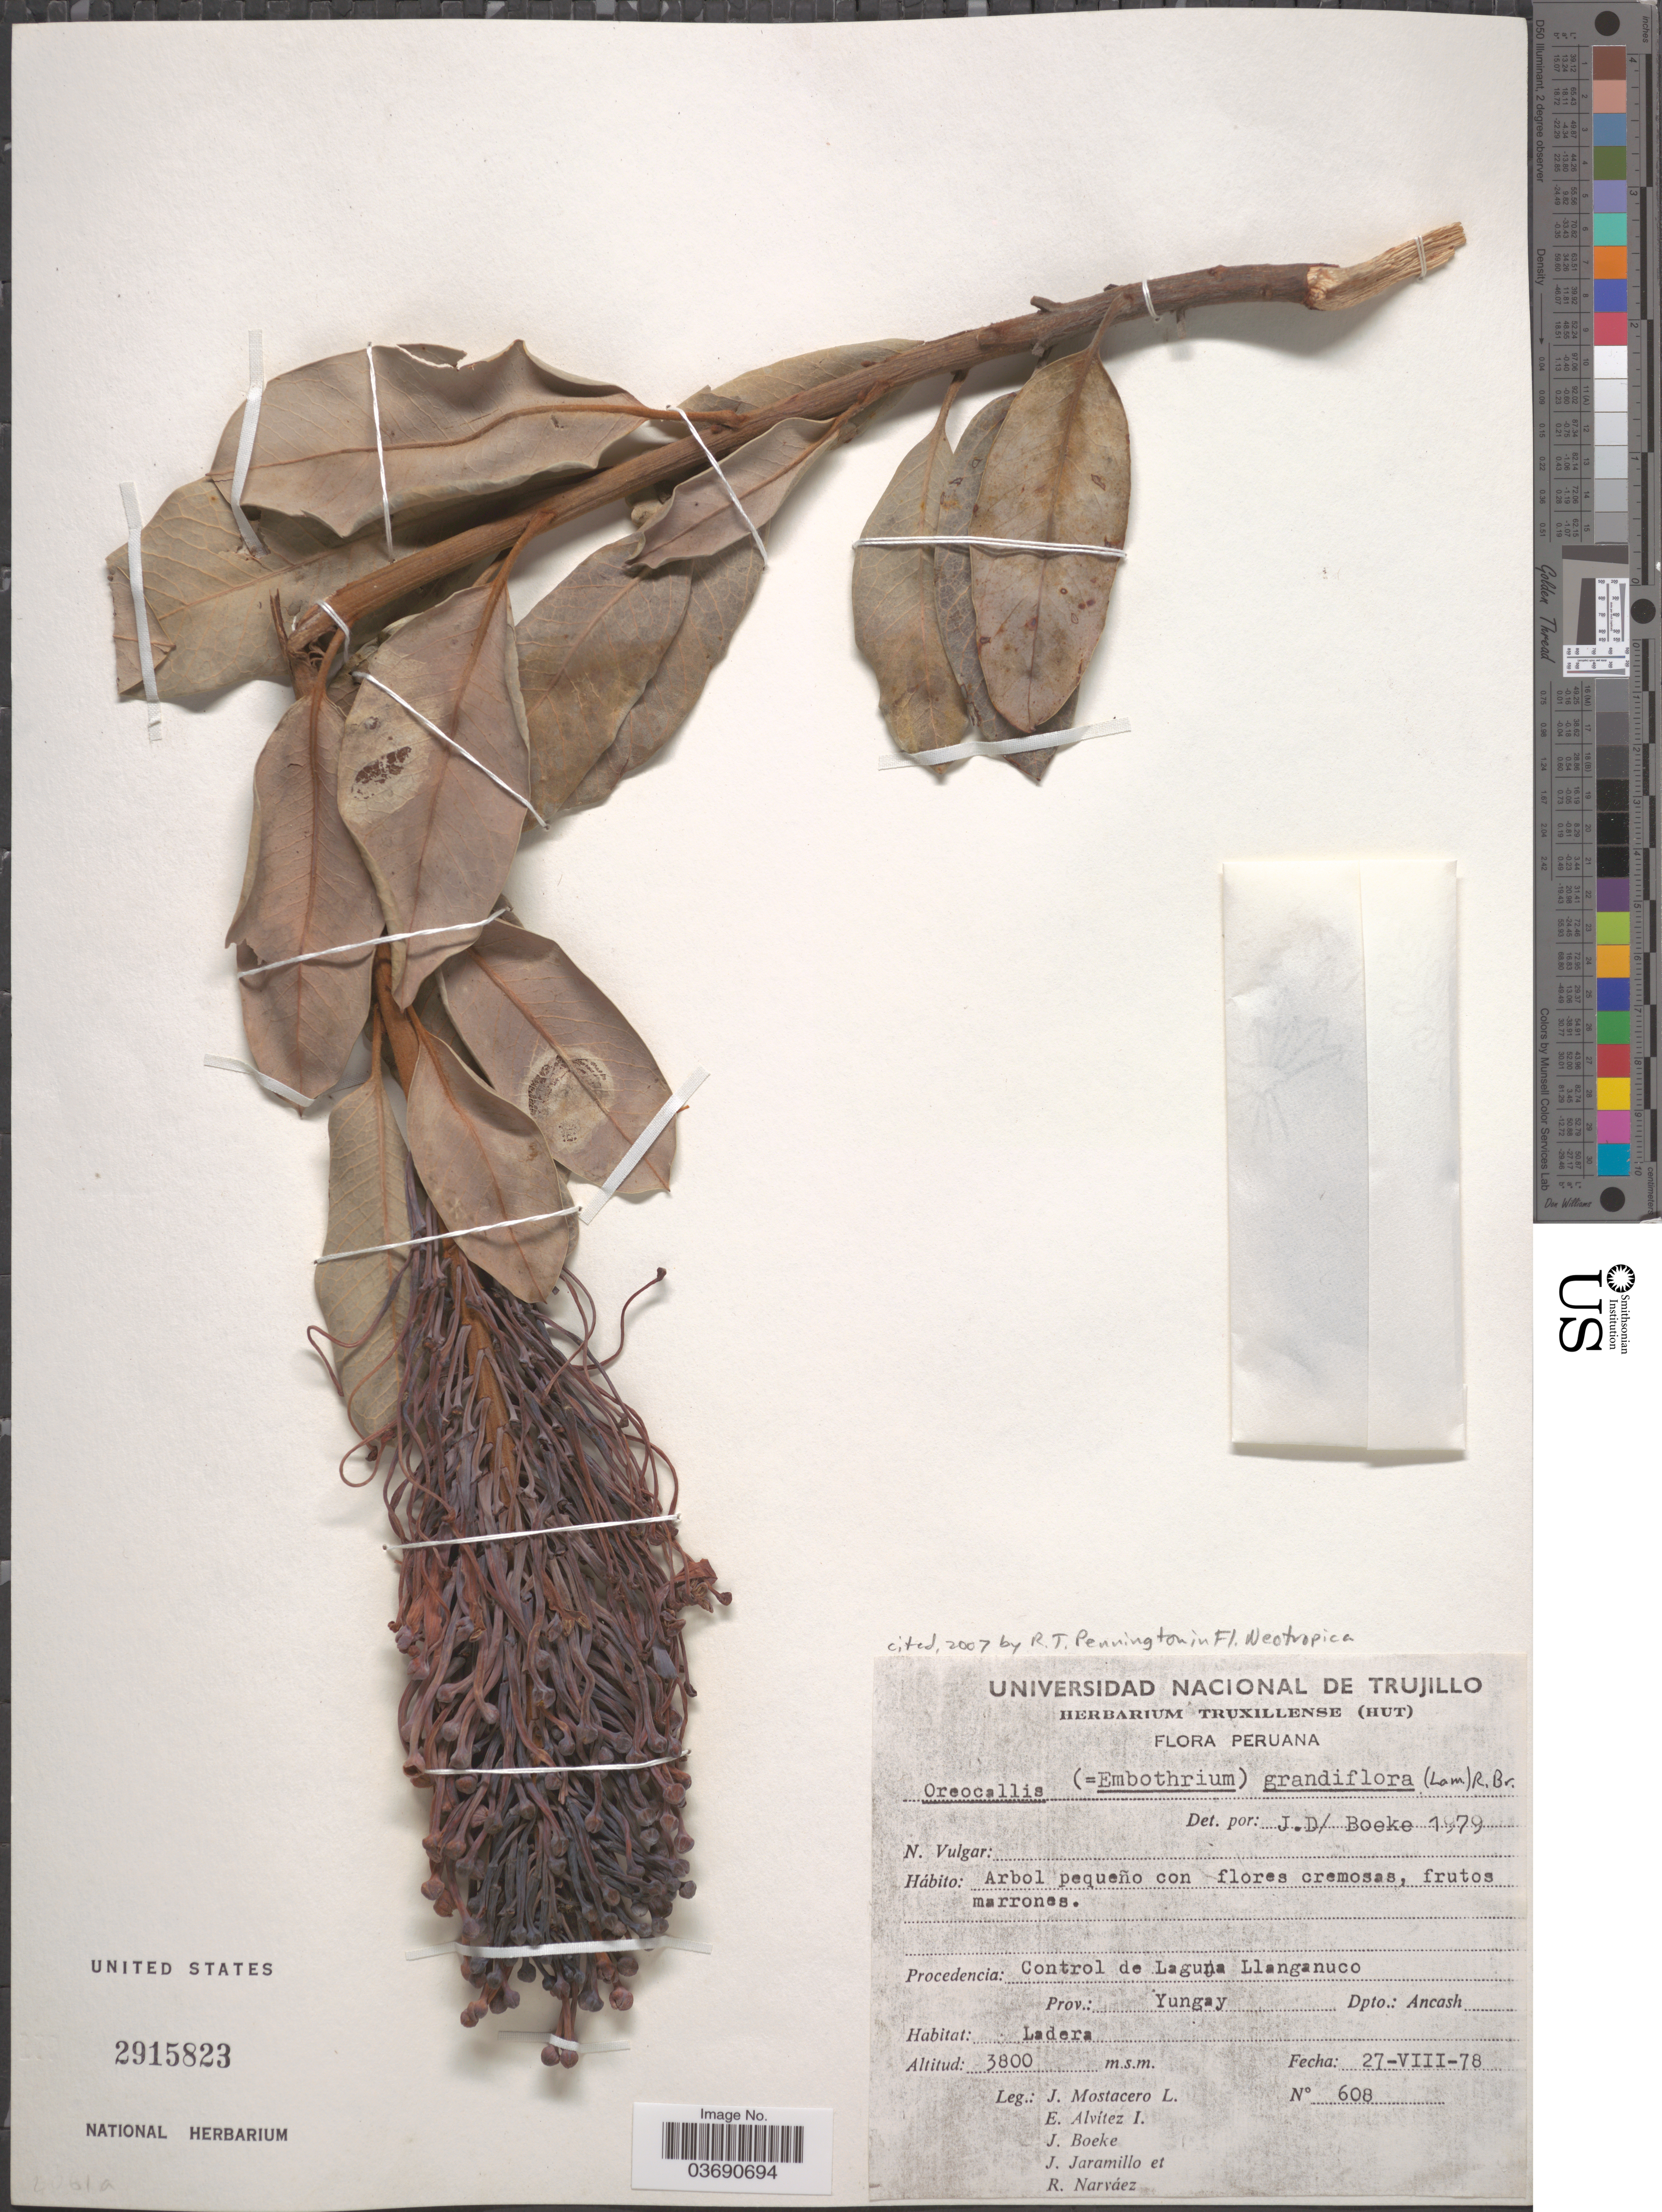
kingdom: Plantae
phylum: Tracheophyta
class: Magnoliopsida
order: Proteales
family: Proteaceae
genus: Oreocallis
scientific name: Oreocallis grandiflora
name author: (Lam.) R. Br.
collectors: J. Mostacero L., E. Alvitez I., J. Boeke, J. Jaramillo & R. Narváez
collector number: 608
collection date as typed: Transcribed d/m/y: 27/8/78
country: Peru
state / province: Ancash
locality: Control de Laguna Llanganuco. Prov.: Yungay. Dpto.: Ancash.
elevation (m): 3800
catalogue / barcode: US 2915823